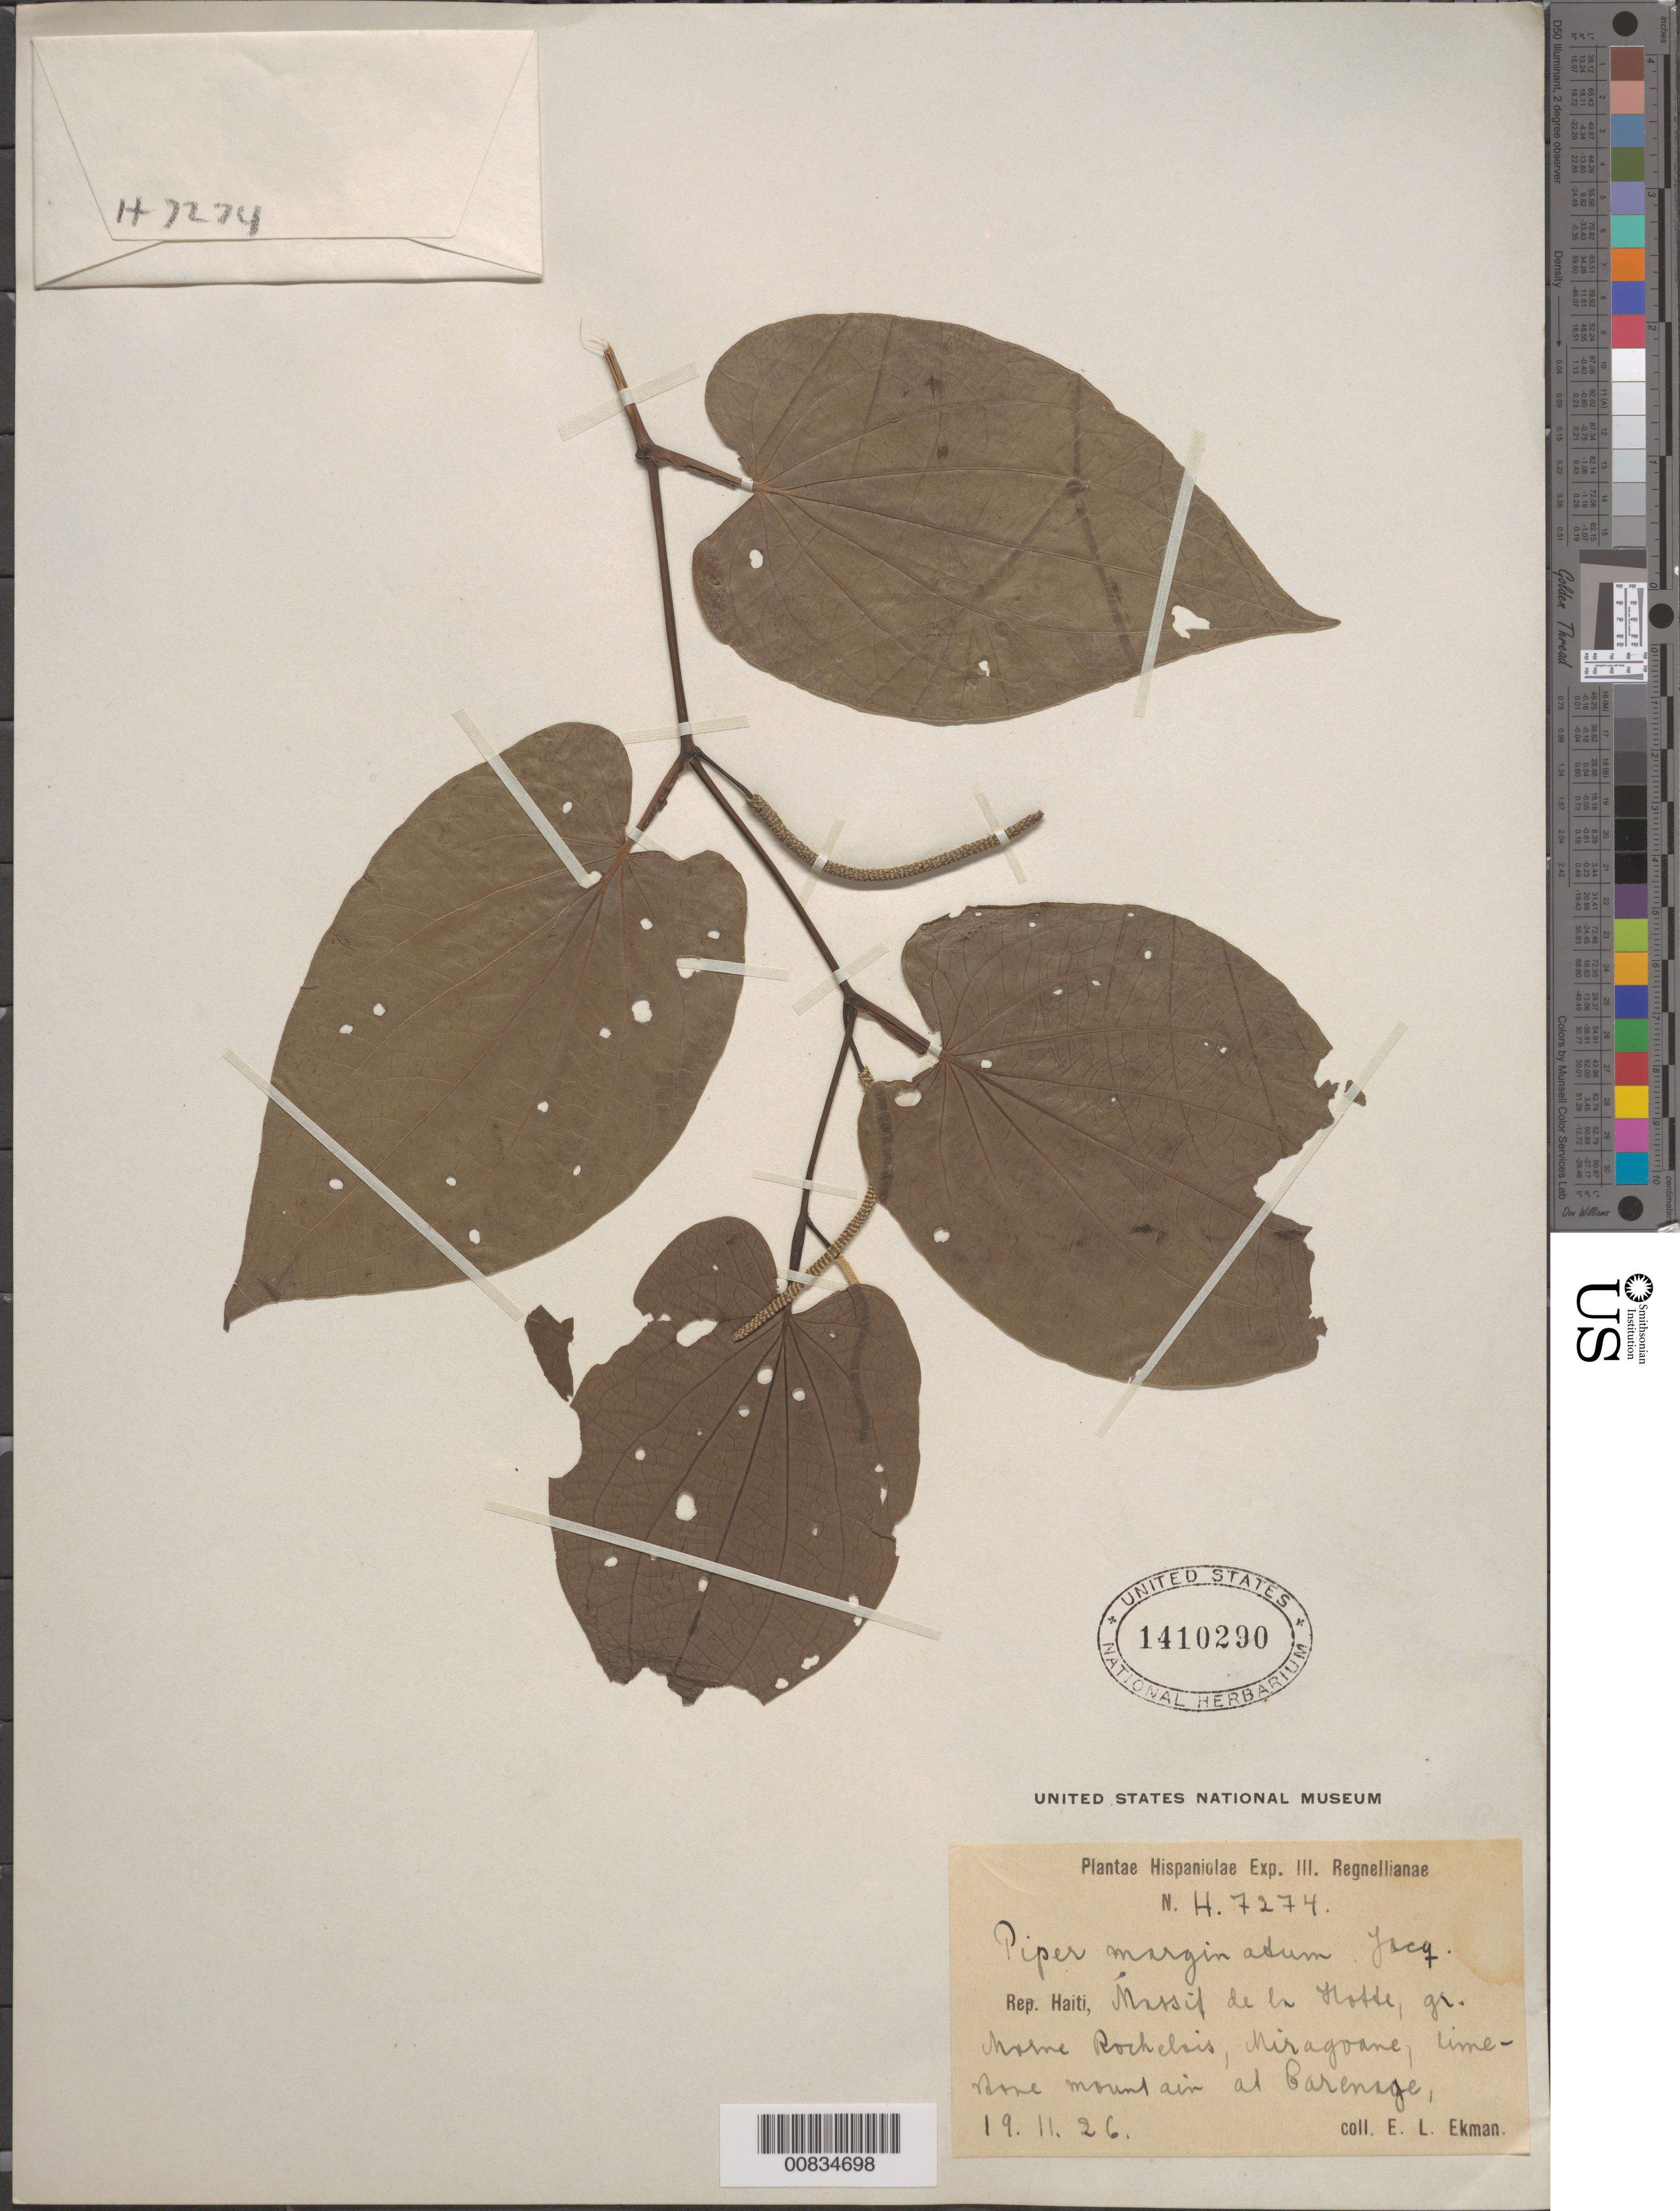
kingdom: Plantae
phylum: Tracheophyta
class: Magnoliopsida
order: Piperales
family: Piperaceae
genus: Piper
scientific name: Piper marginatum var. domatiiferum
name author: Trel.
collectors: E. L. Ekman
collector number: H 7274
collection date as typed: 19 Nov 1926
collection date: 1926-11-19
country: Haiti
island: Hispaniola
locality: Massif de la Hotte, gr. Morne Rochelois, Miragoane, limestone mountain at Carenage.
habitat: Limestone mountain.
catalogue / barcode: US 1410290